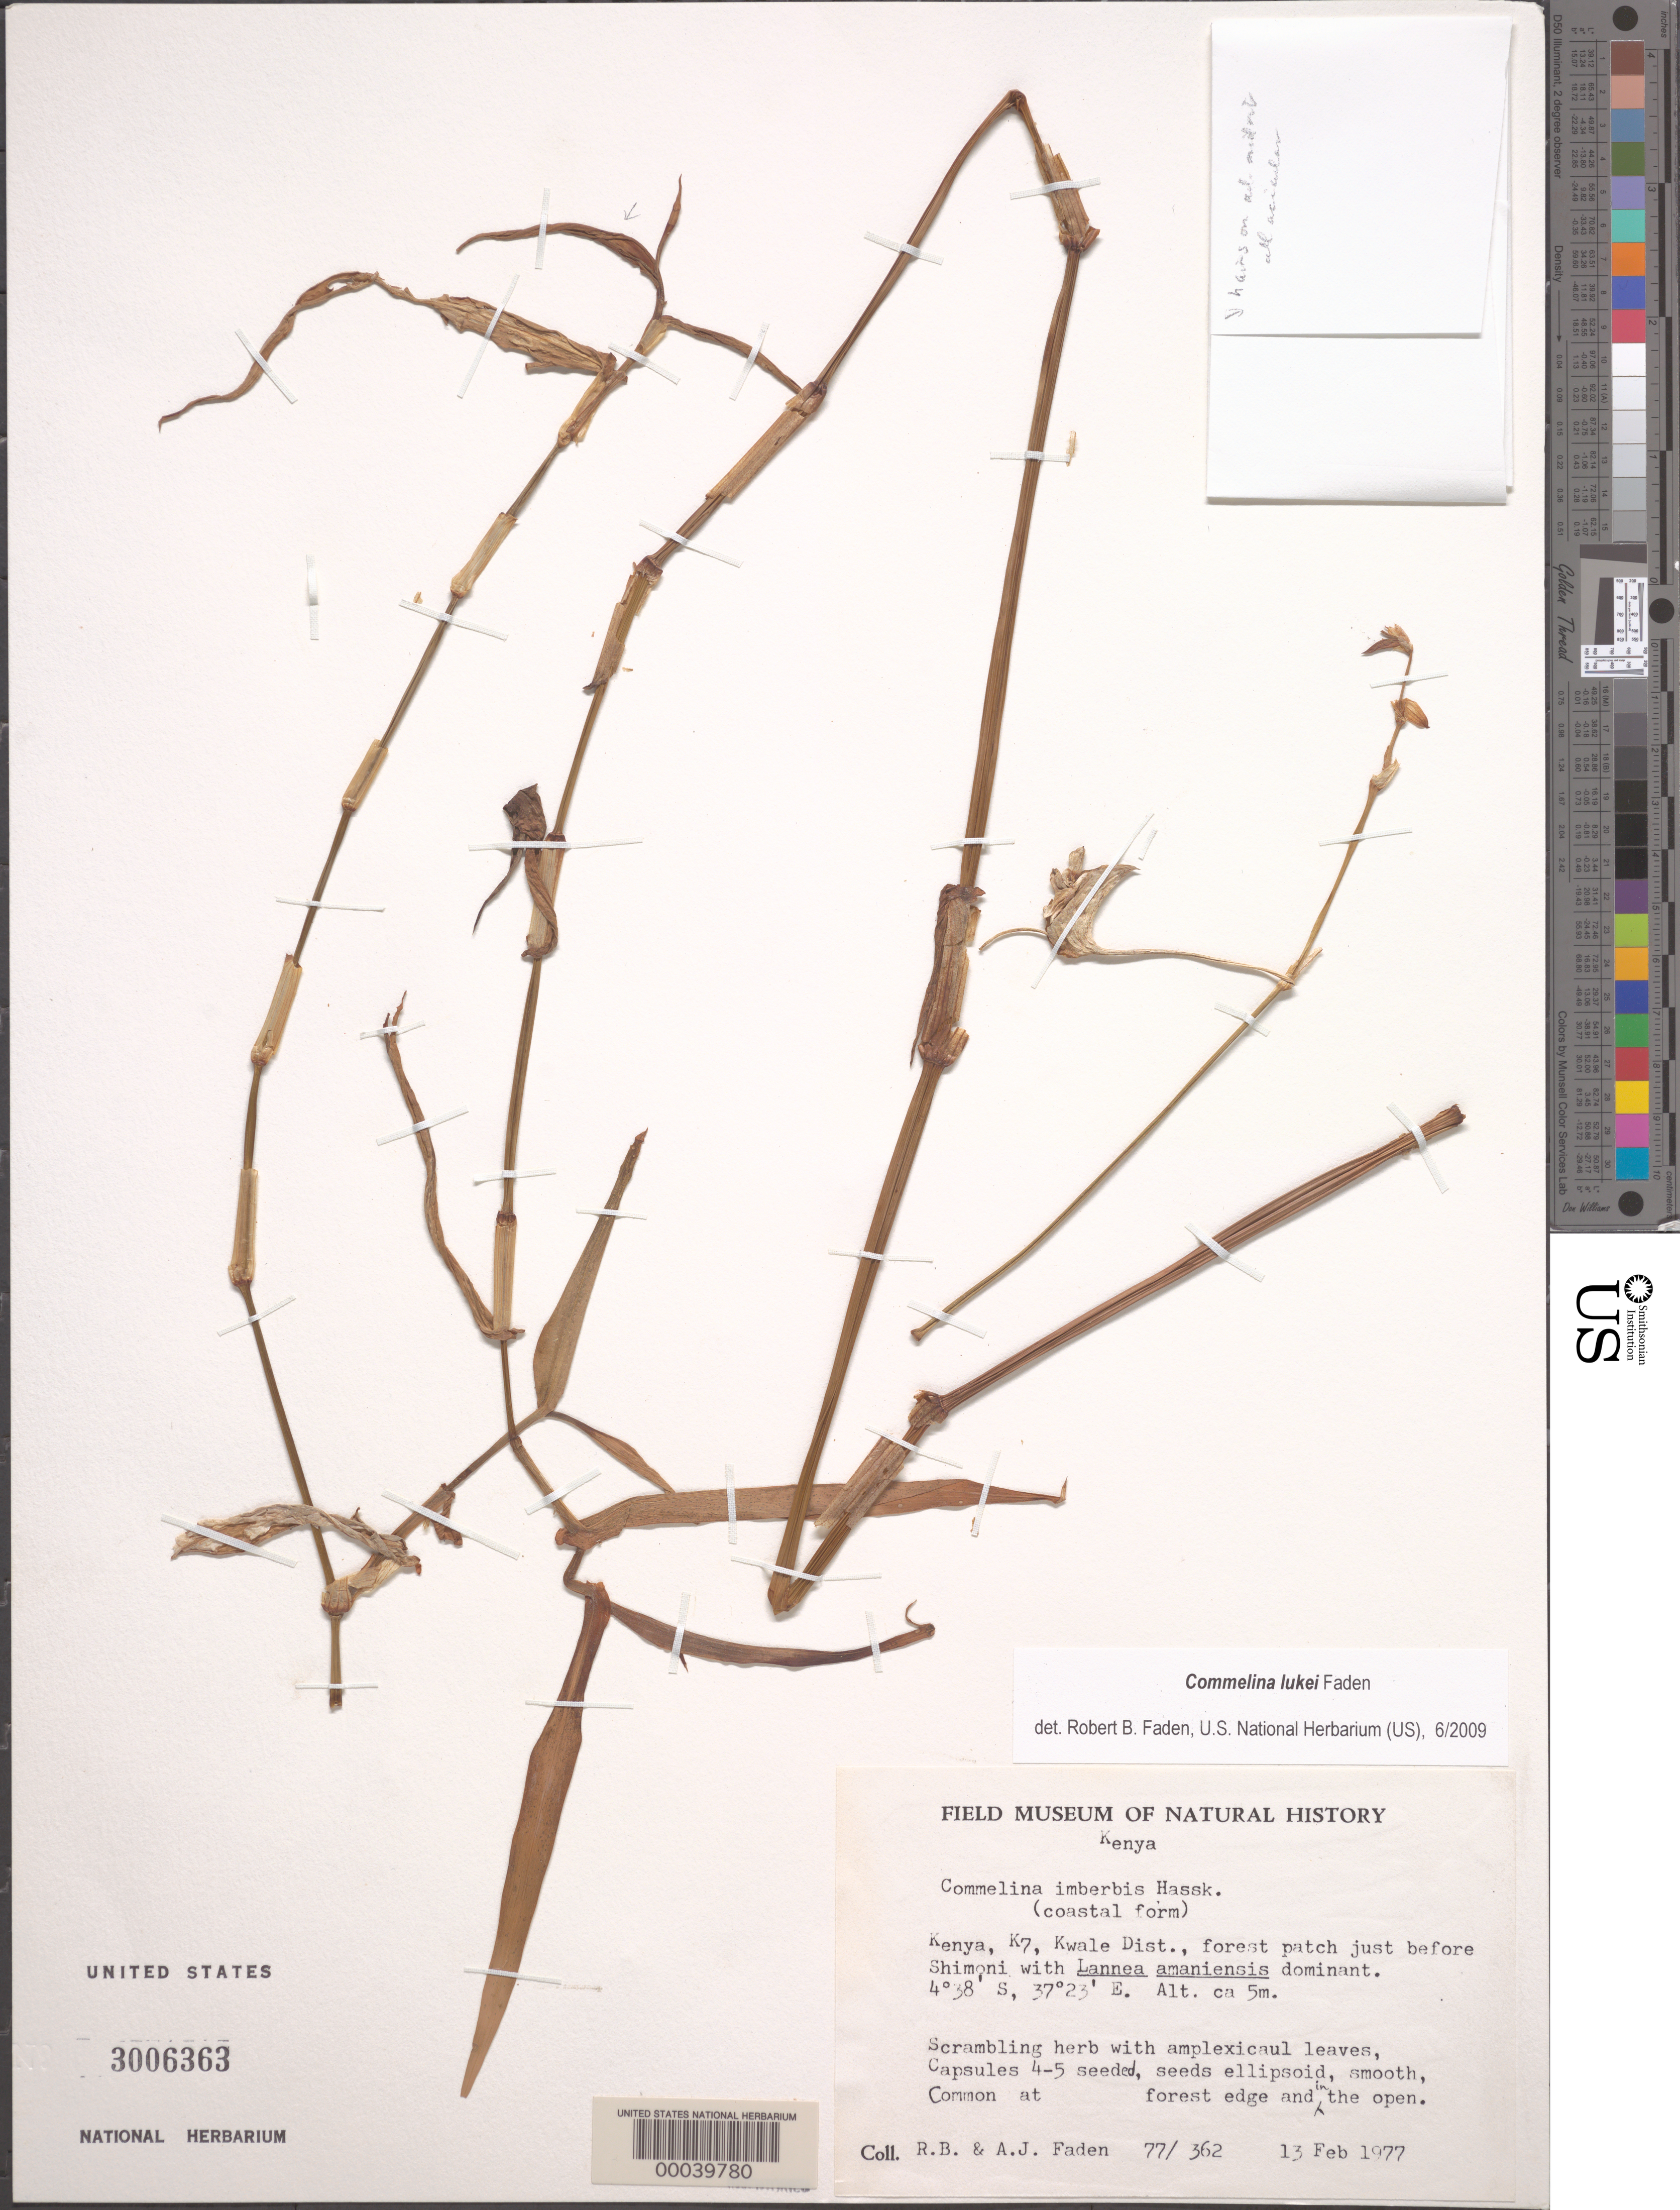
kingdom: Plantae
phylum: Tracheophyta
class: Liliopsida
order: Commelinales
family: Commelinaceae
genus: Commelina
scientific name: Commelina lukei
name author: Faden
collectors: R. B. Faden & A. J. Faden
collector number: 77/362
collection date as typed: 13 Feb 1977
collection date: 1977-02-13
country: Kenya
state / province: Kwale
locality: Shimoni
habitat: Forest patch; open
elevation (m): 5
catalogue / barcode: US 3006363